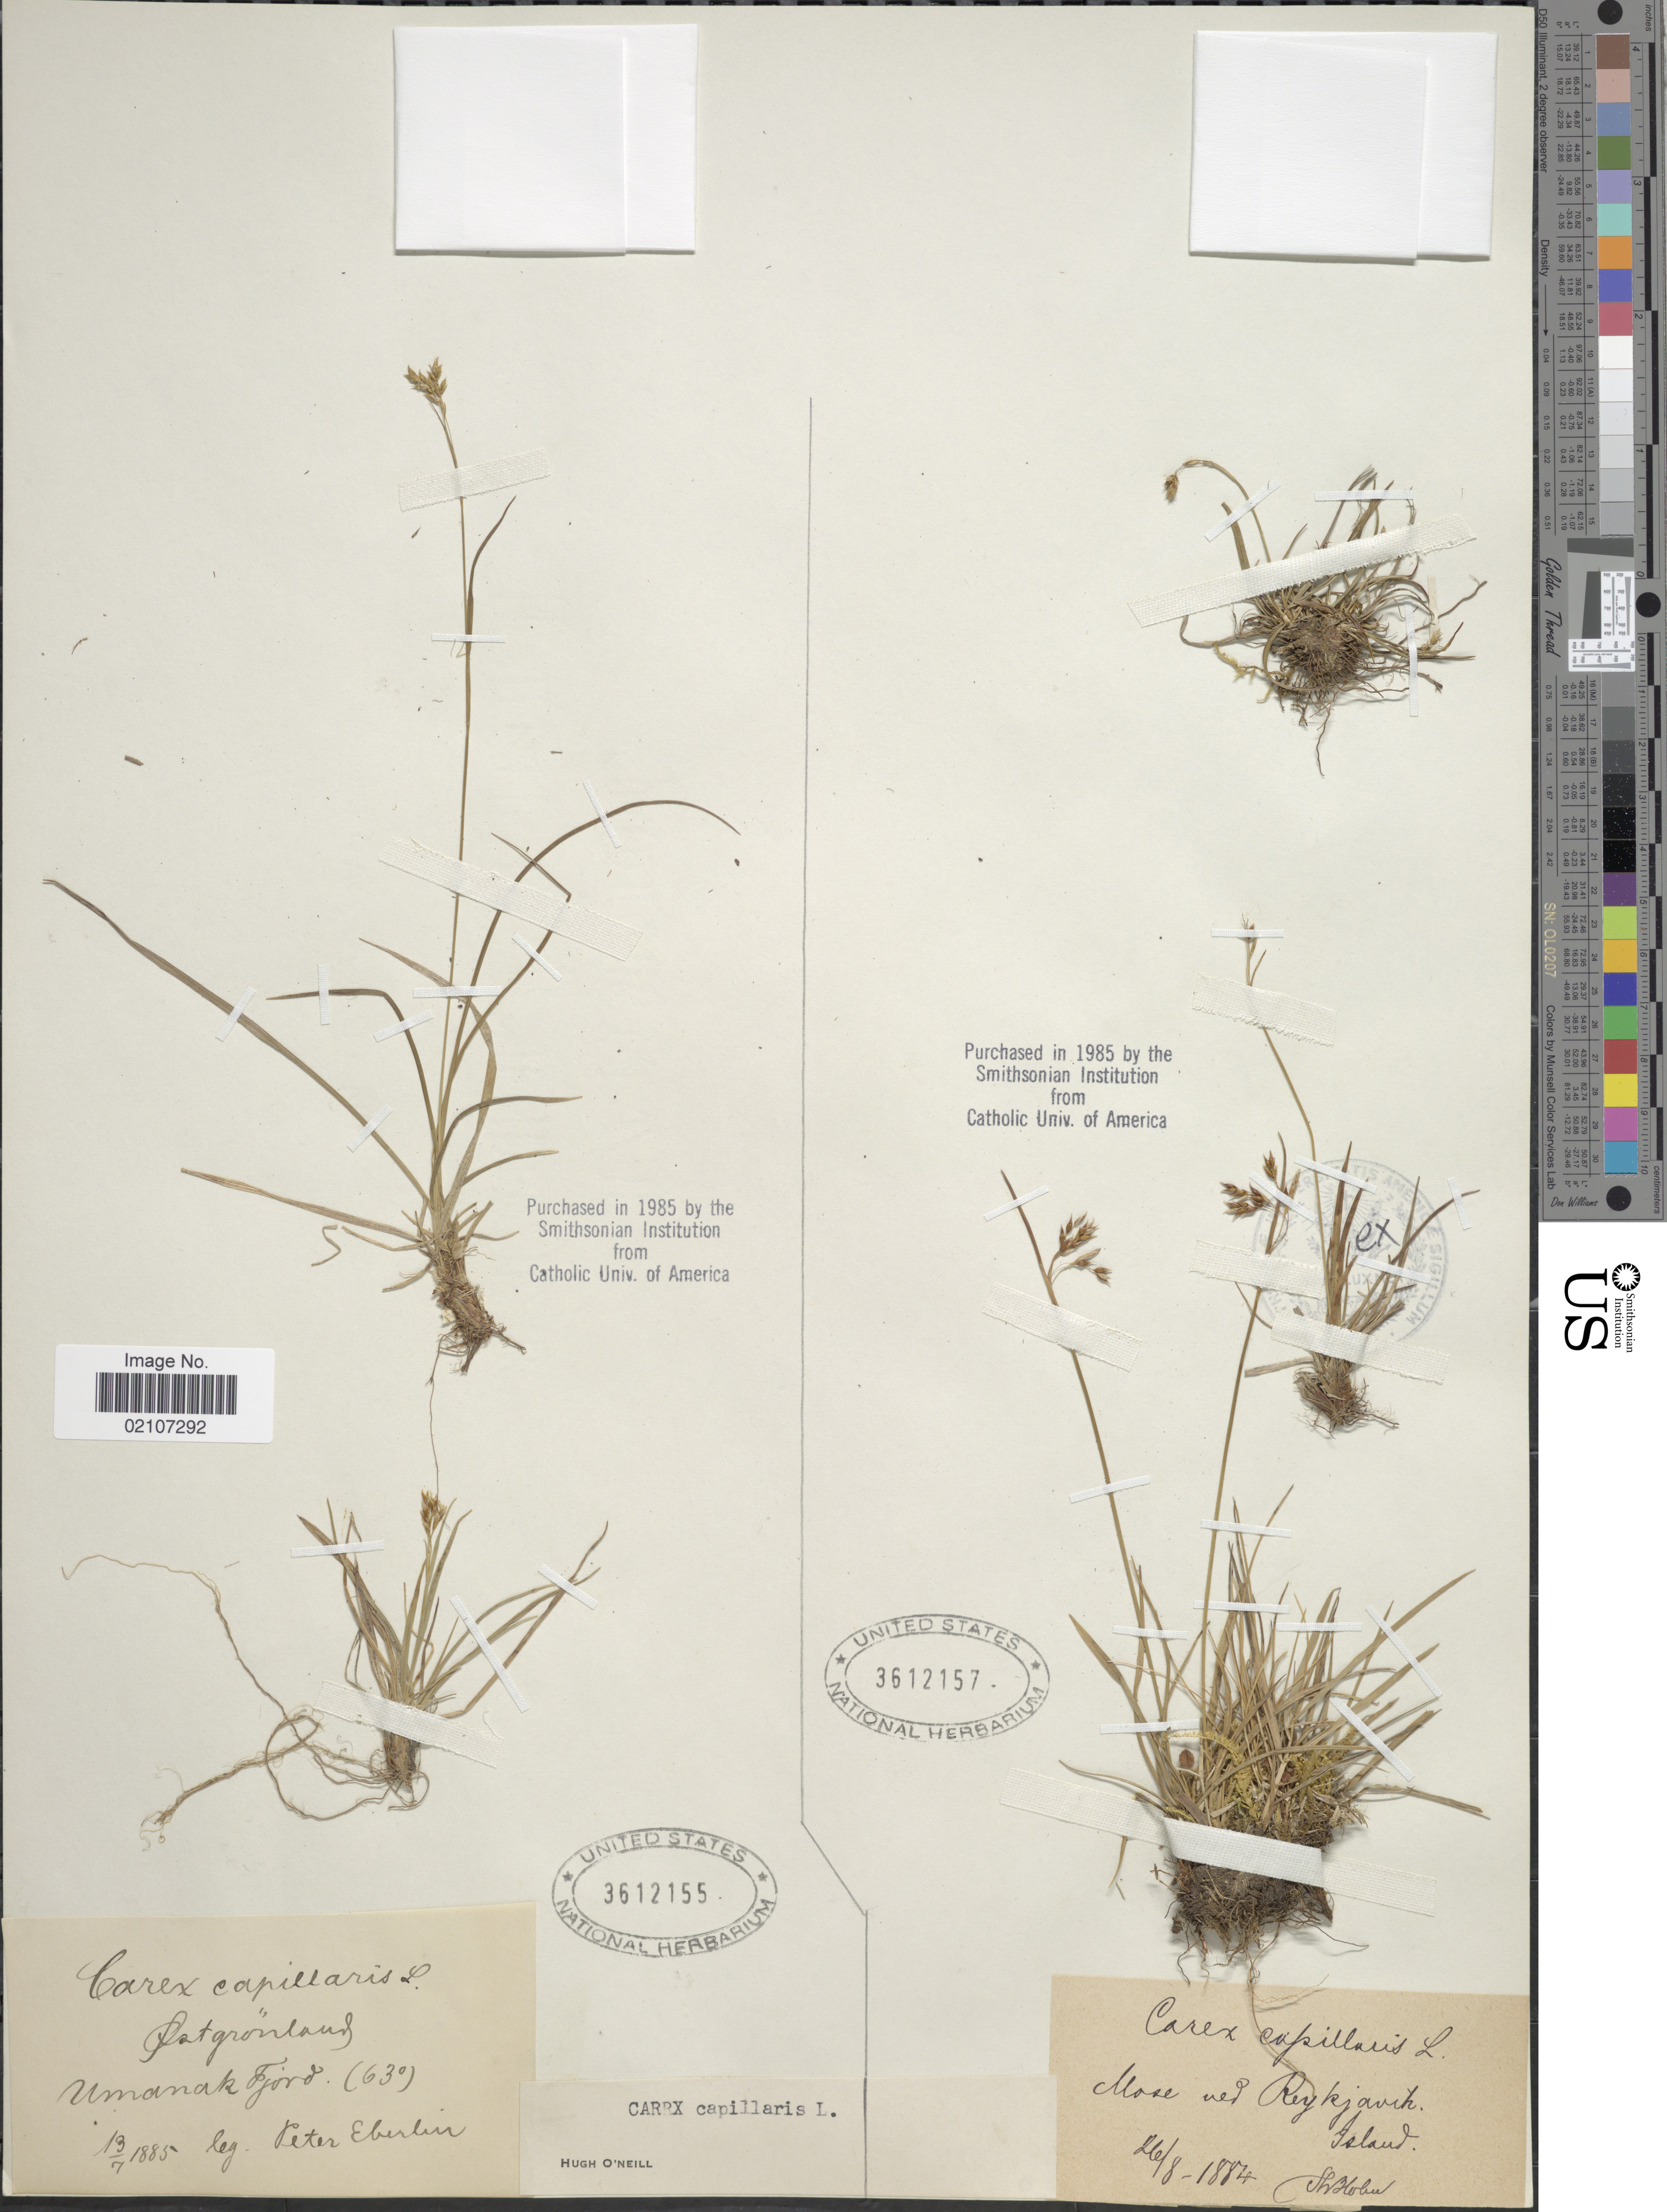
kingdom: Plantae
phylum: Tracheophyta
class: Liliopsida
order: Poales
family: Cyperaceae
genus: Carex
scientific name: Carex capillaris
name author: L.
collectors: S. H. Holm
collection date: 1884-08-26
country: Iceland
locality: Mose ved Reykjavik.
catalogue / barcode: US 3612157-2